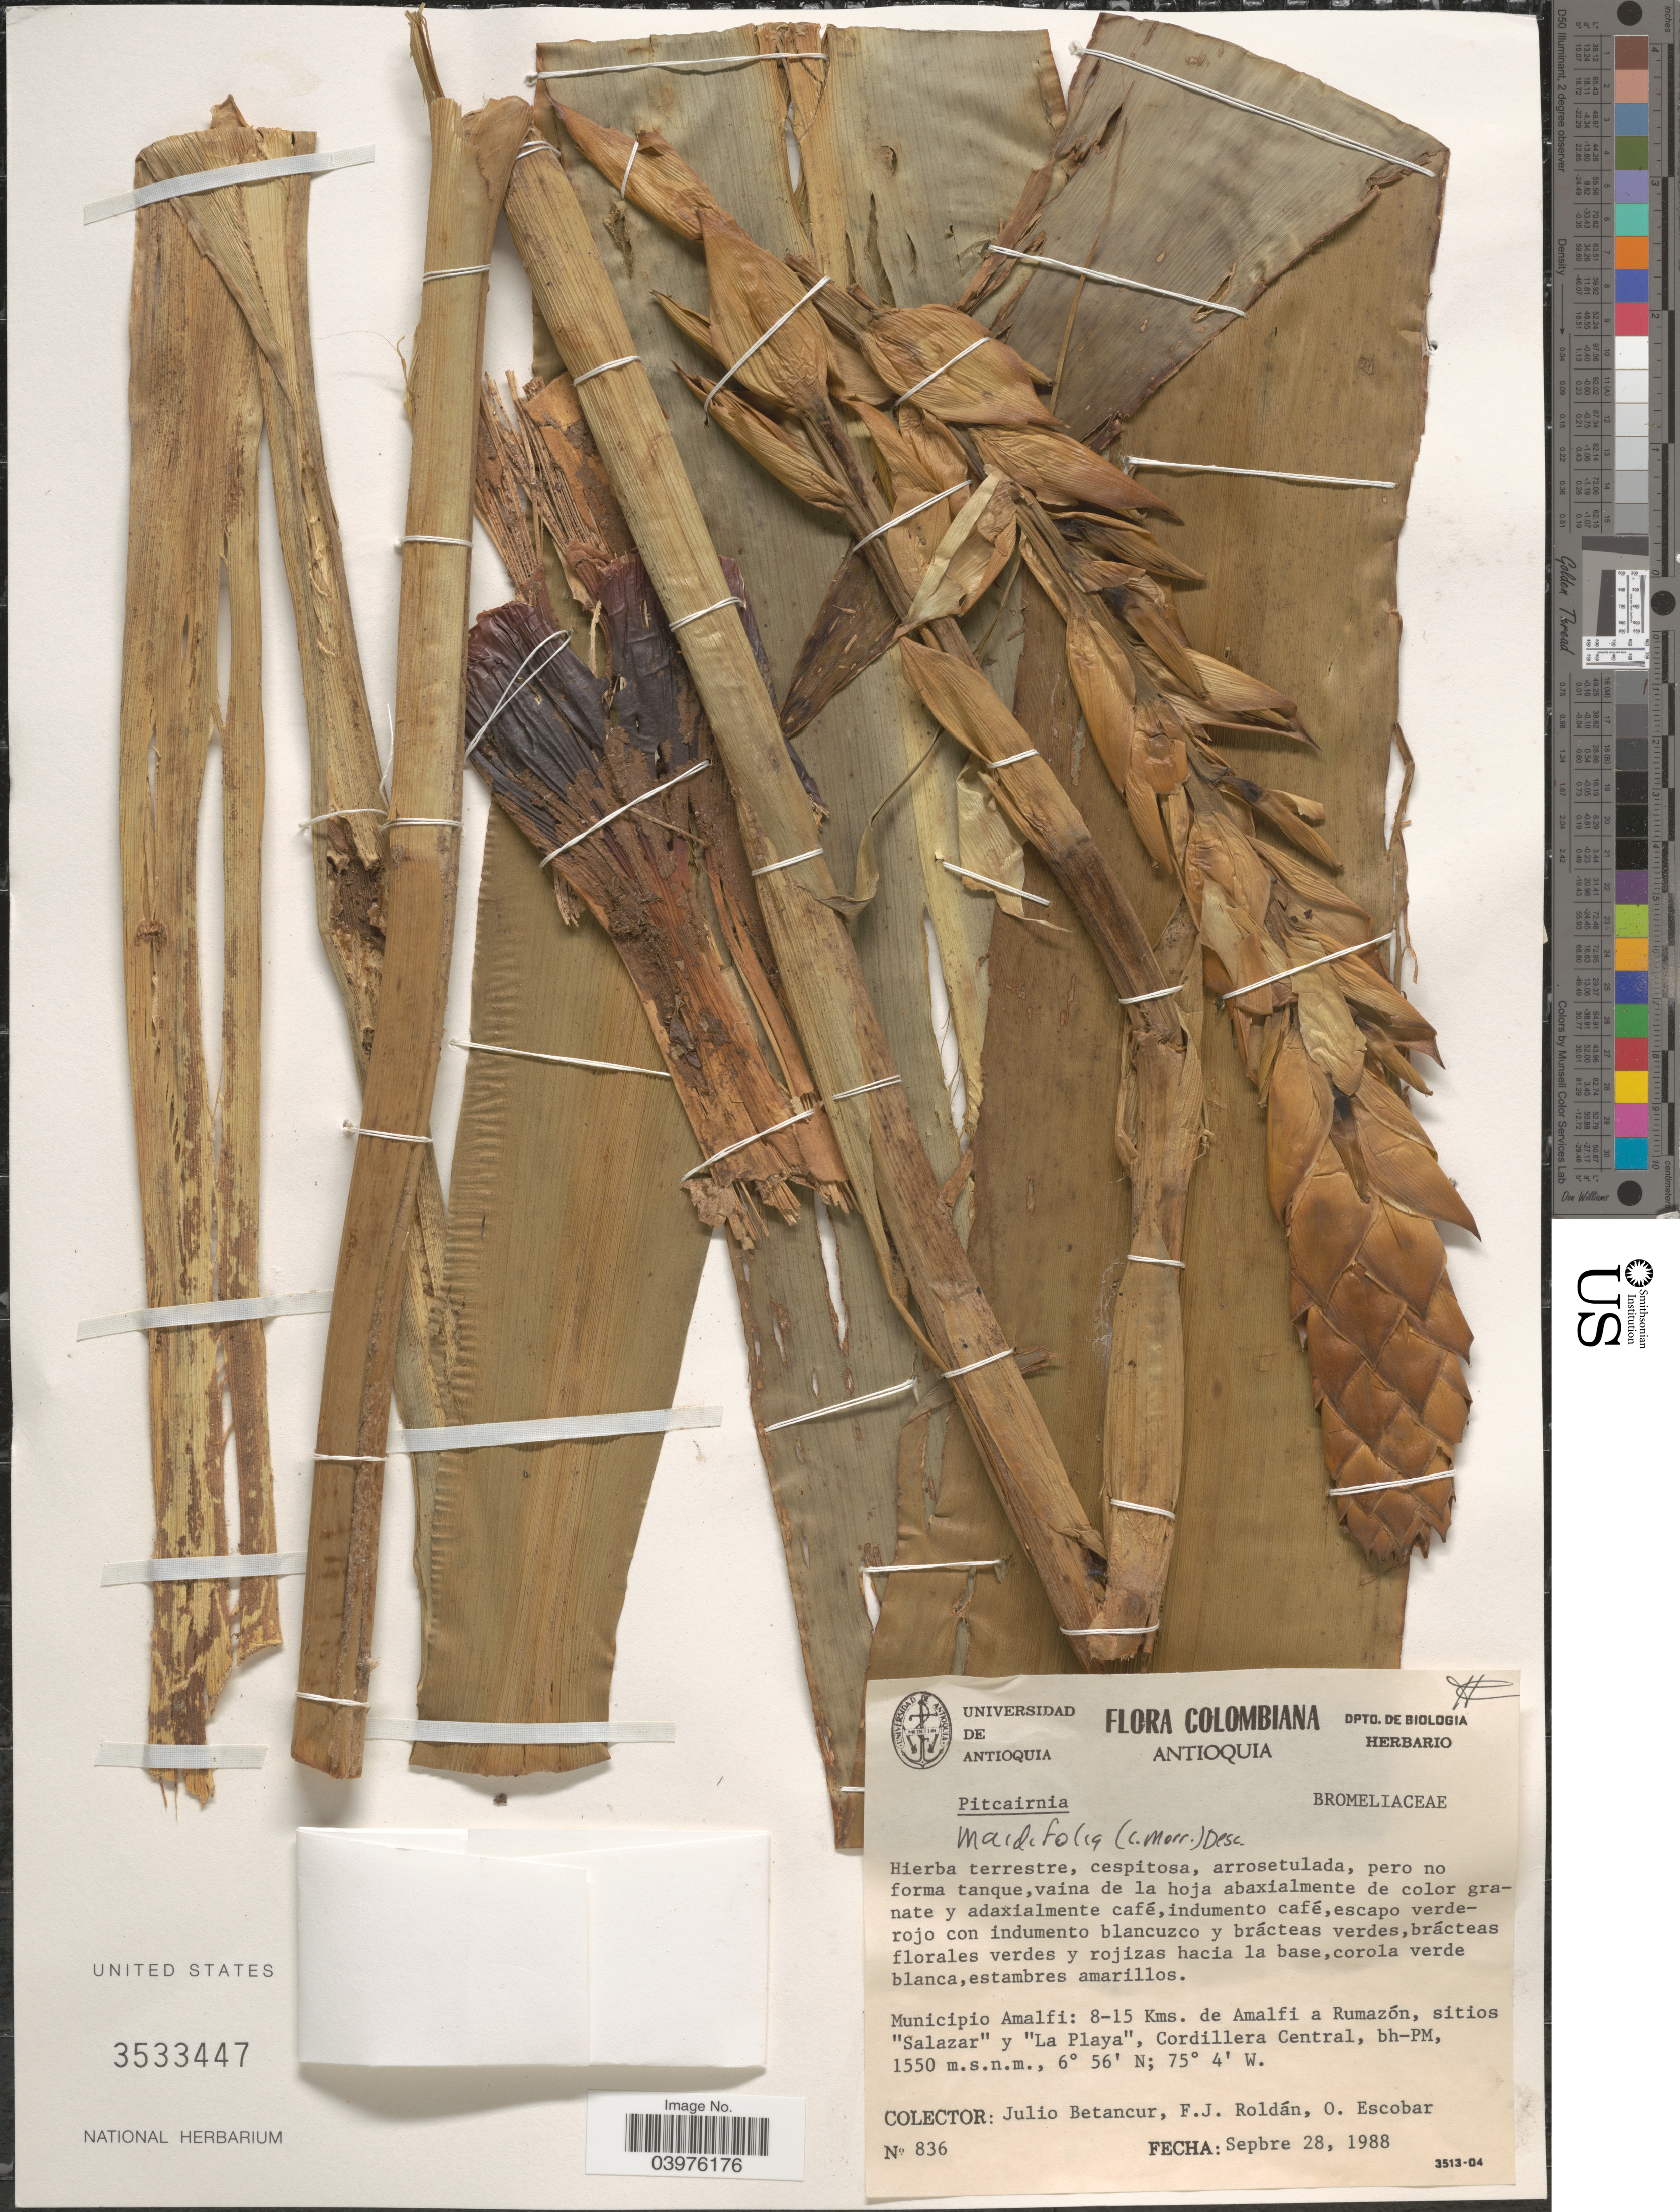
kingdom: Plantae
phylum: Tracheophyta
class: Liliopsida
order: Poales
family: Bromeliaceae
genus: Pitcairnia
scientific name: Pitcairnia maidifolia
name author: (C. Morren) Decne. ex Planch.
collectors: J. Betancur, F. J. Roldán & O. Escobar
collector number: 836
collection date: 1988-09-28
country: Colombia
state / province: Antioquia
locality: Municipio Amalfi: 8-15 Kms. de Amalfi a Rumazón, sitios 'Salazar' y 'La Playa', Cordillera Central.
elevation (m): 1550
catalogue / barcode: US 3533447